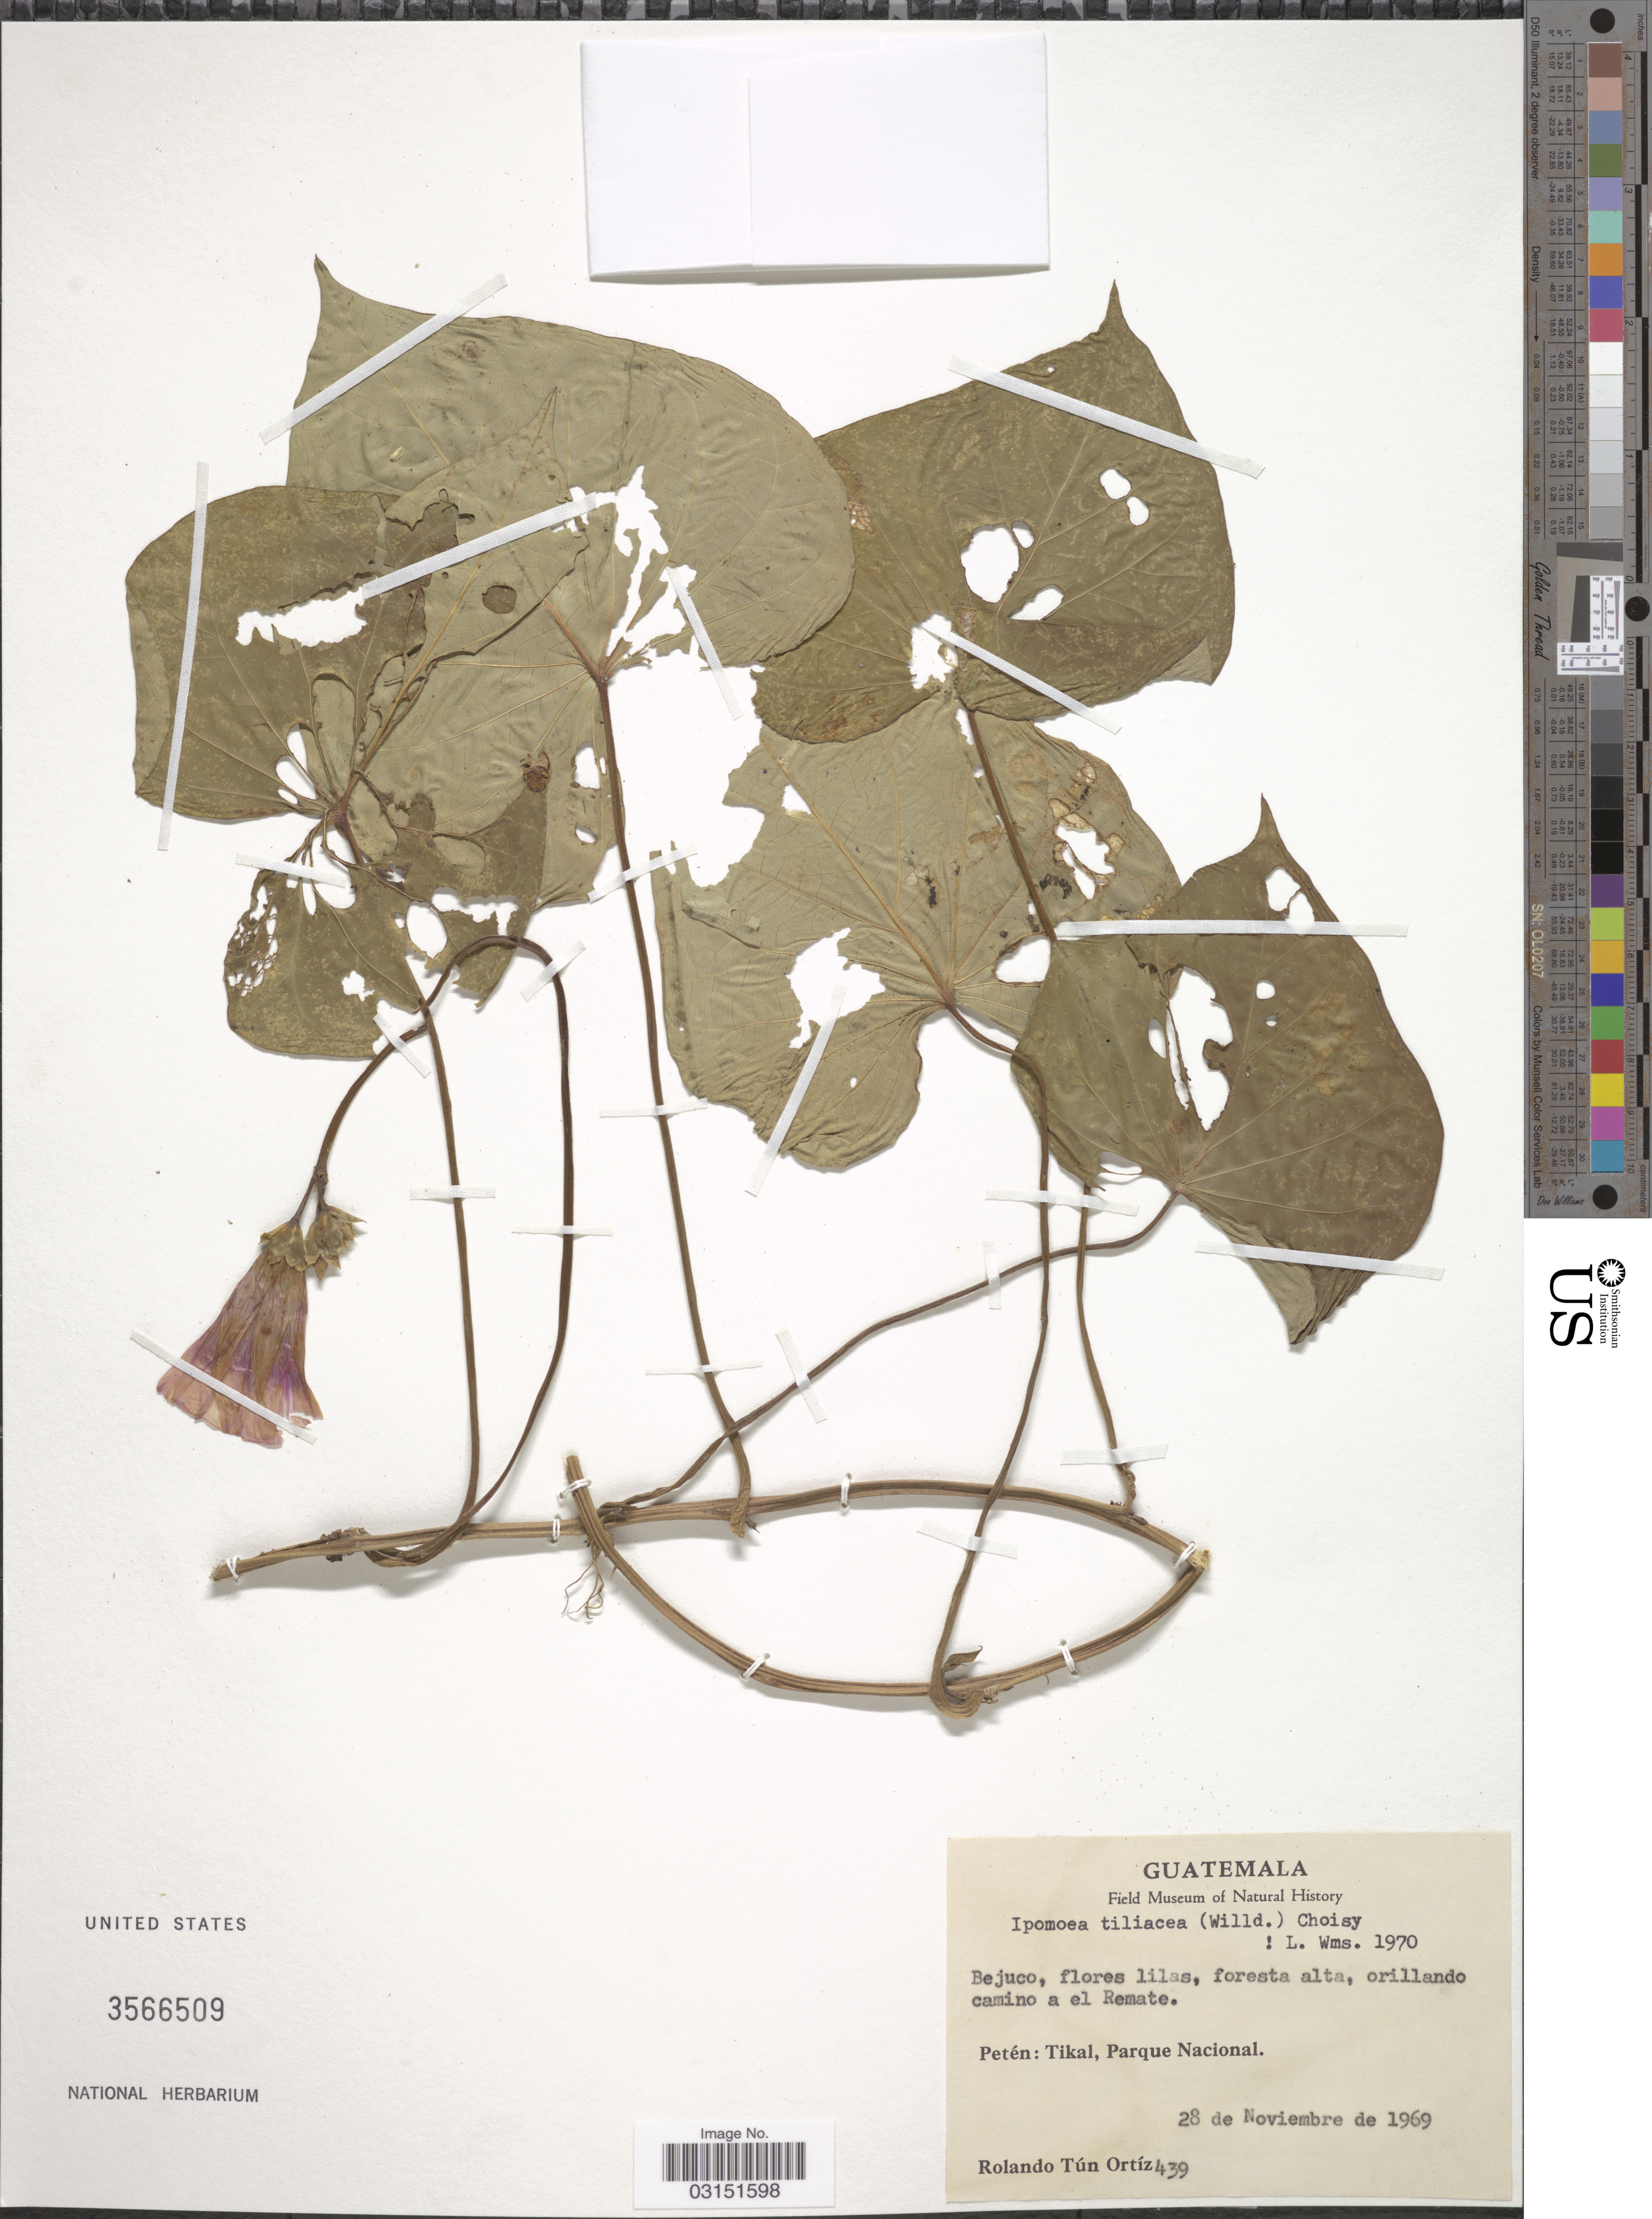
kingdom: Plantae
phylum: Tracheophyta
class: Magnoliopsida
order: Solanales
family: Convolvulaceae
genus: Ipomoea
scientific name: Ipomoea tiliacea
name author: (Willd.) Choisy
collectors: R. T. Ortíz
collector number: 439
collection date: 1969-11-28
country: Guatemala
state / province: El Petén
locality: Orillando camino a el Remate. Tikal, Parque Nacional.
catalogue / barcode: US 3566509